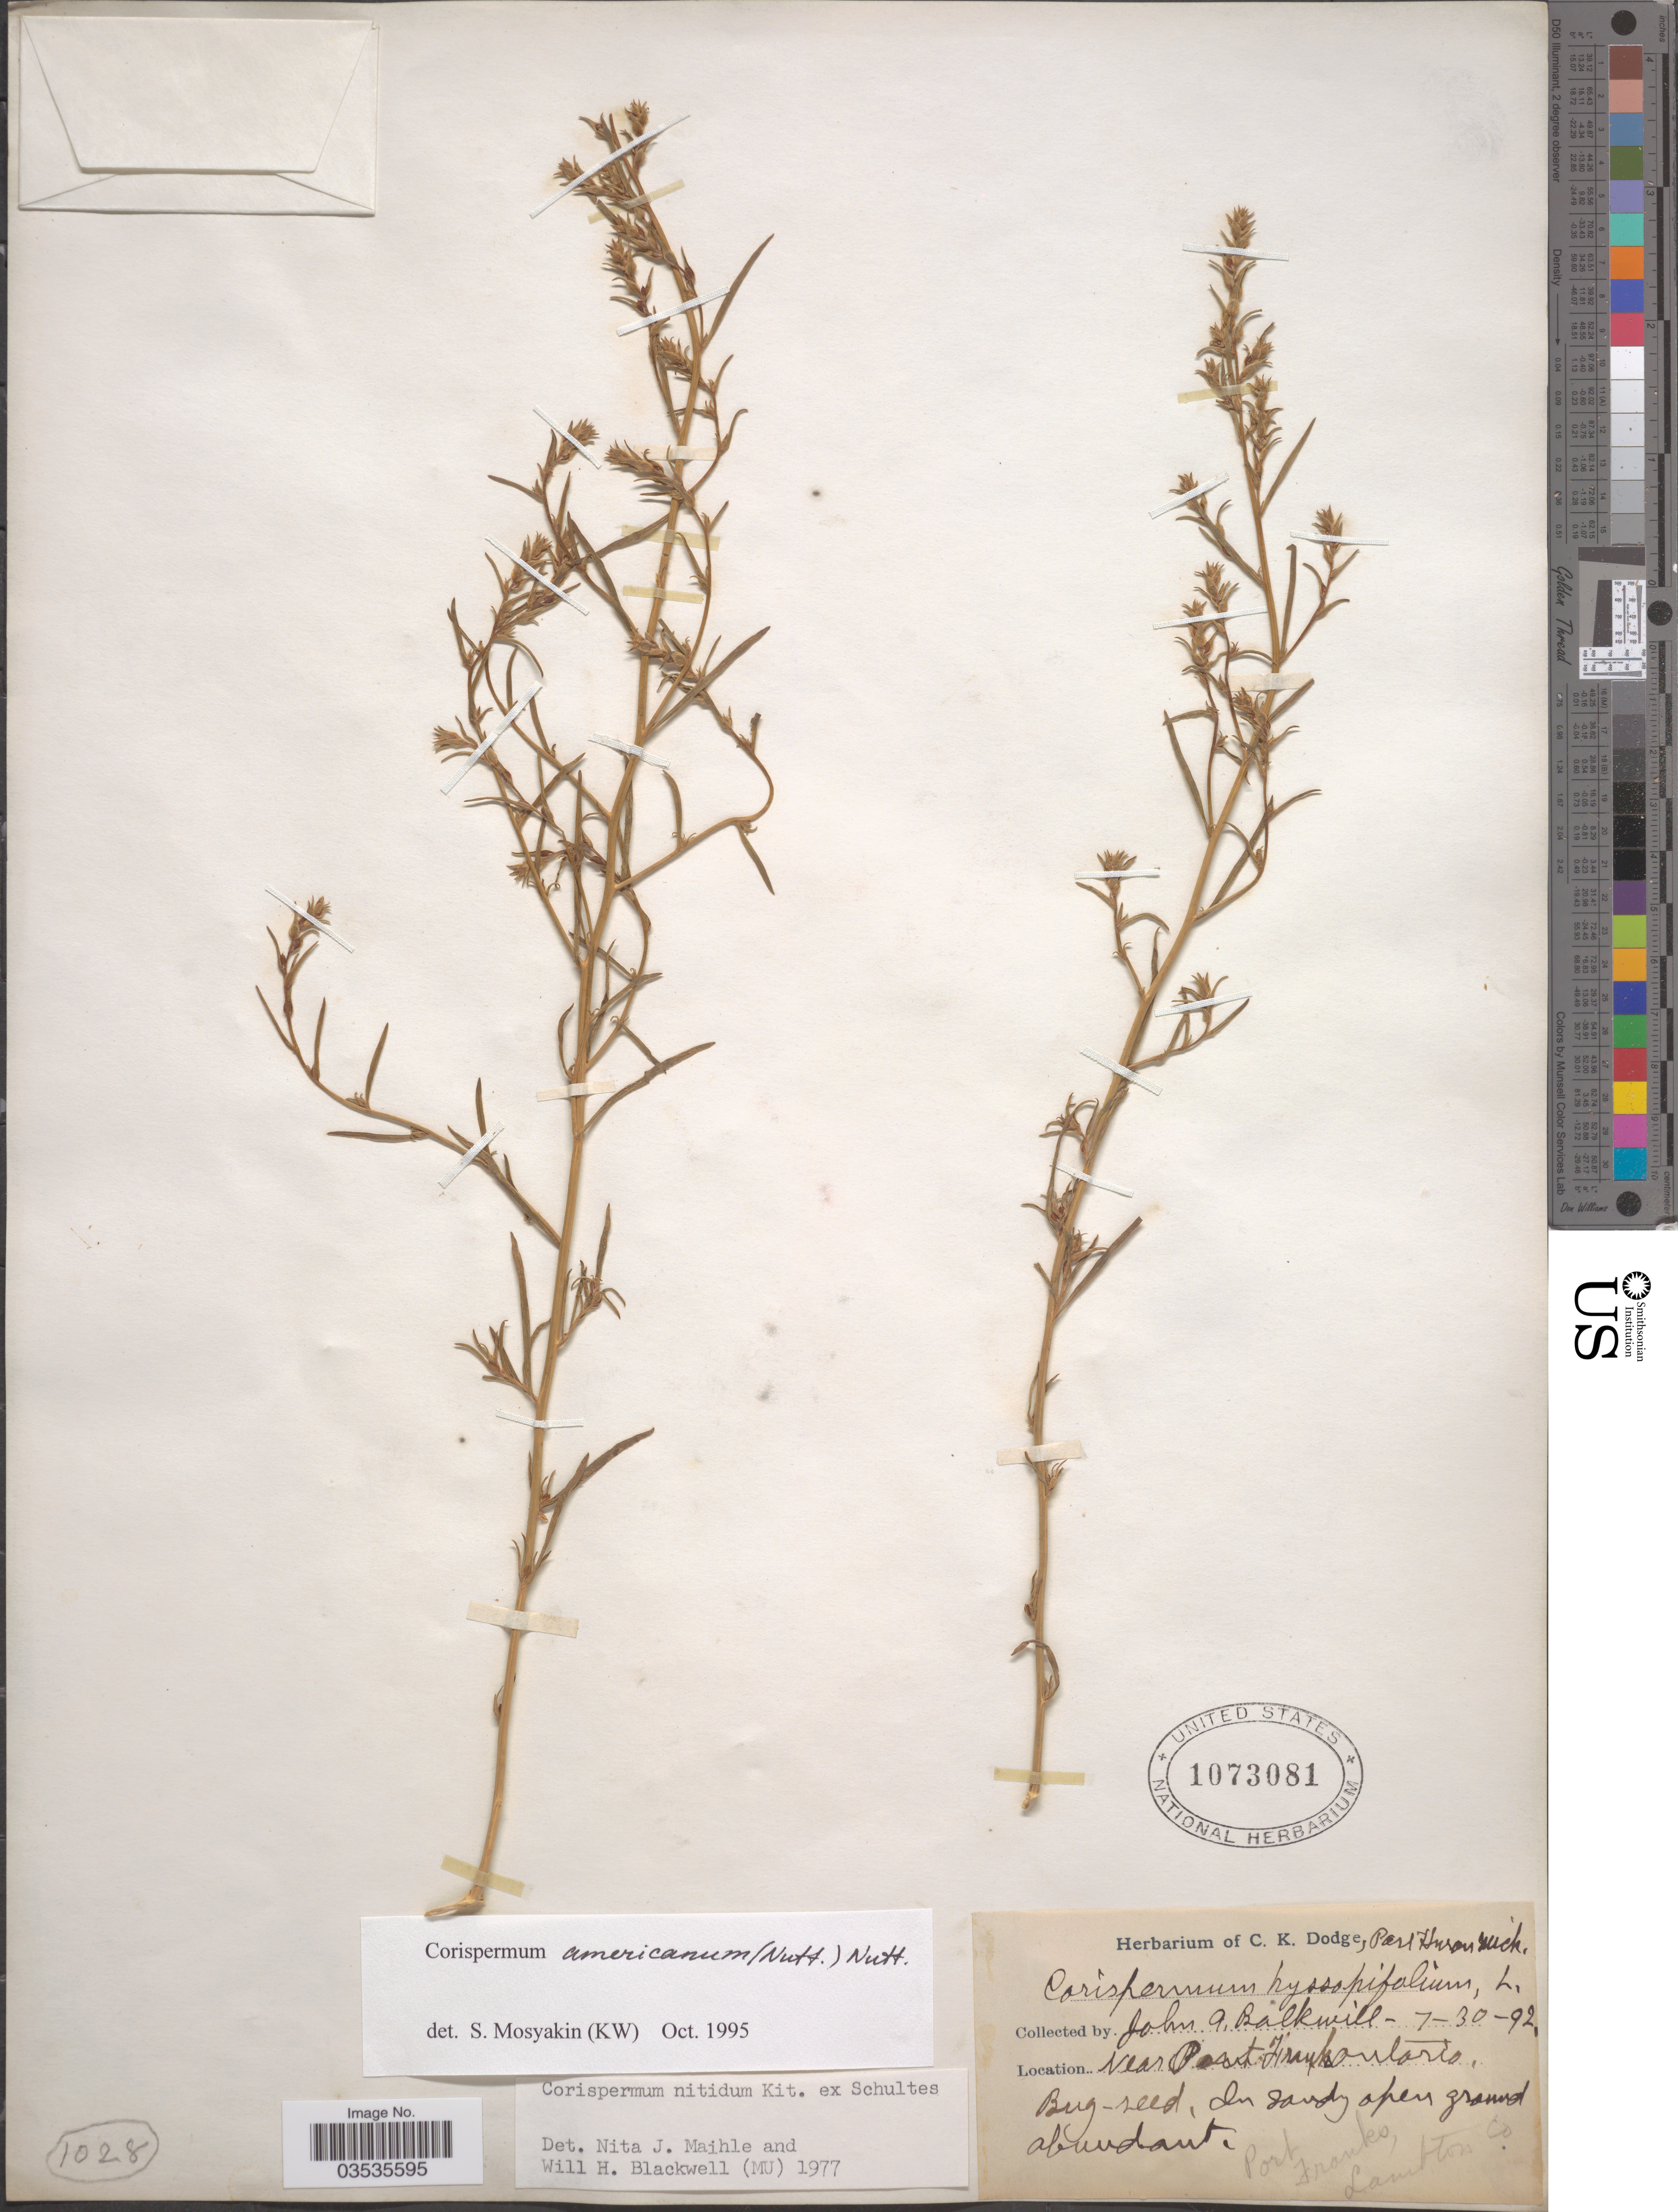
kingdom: Plantae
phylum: Tracheophyta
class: Magnoliopsida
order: Caryophyllales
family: Amaranthaceae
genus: Corispermum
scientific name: Corispermum americanum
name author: (Nutt.) Nutt.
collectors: J. A. Balkwill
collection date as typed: Transcribed d/m/y: 30/7/92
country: Canada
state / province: Ontario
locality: Near Port Franks, Lambton Co.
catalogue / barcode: US 1073081